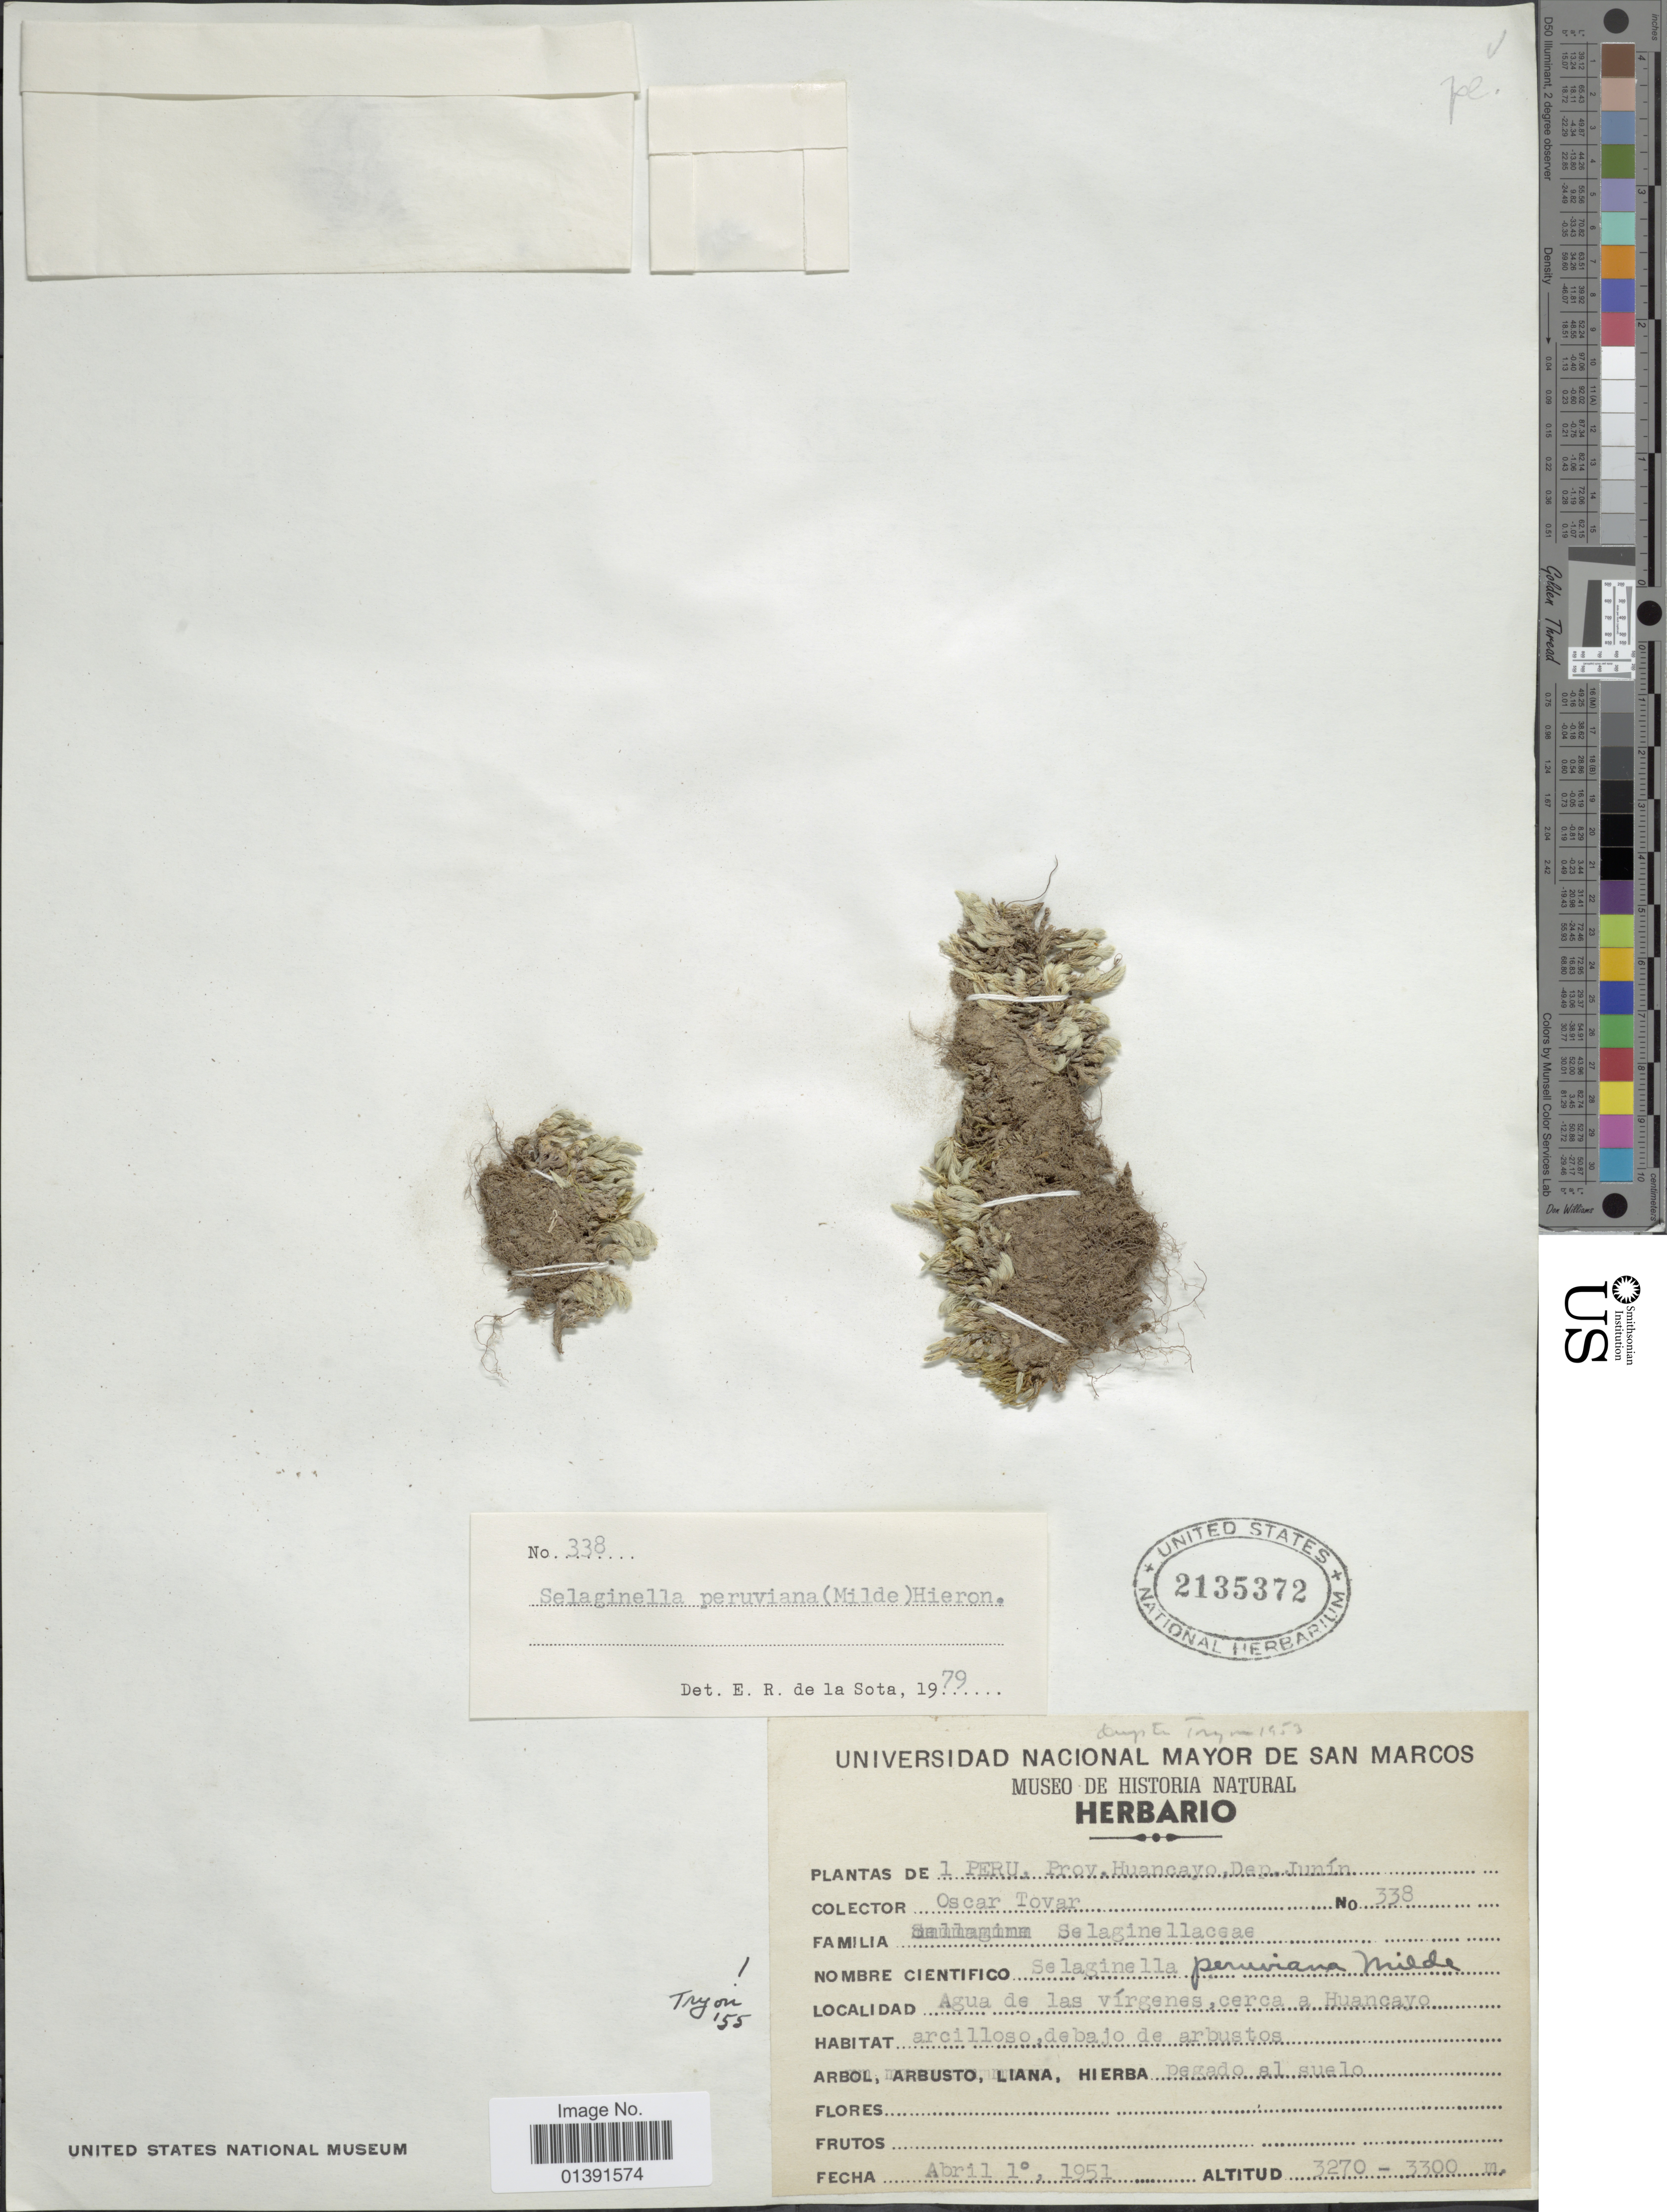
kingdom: Plantae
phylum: Tracheophyta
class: Lycopodiopsida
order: Selaginellales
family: Selaginellaceae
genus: Selaginella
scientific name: Selaginella peruviana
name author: (Milde) Hieron.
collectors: Ó. Tovar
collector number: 338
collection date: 1951-04-01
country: Peru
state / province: Junín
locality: Huancayo, Agua de las virgenes, cerca a Huancayo, arcilloso, debajo de arbustos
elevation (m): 3270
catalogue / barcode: US 2135372